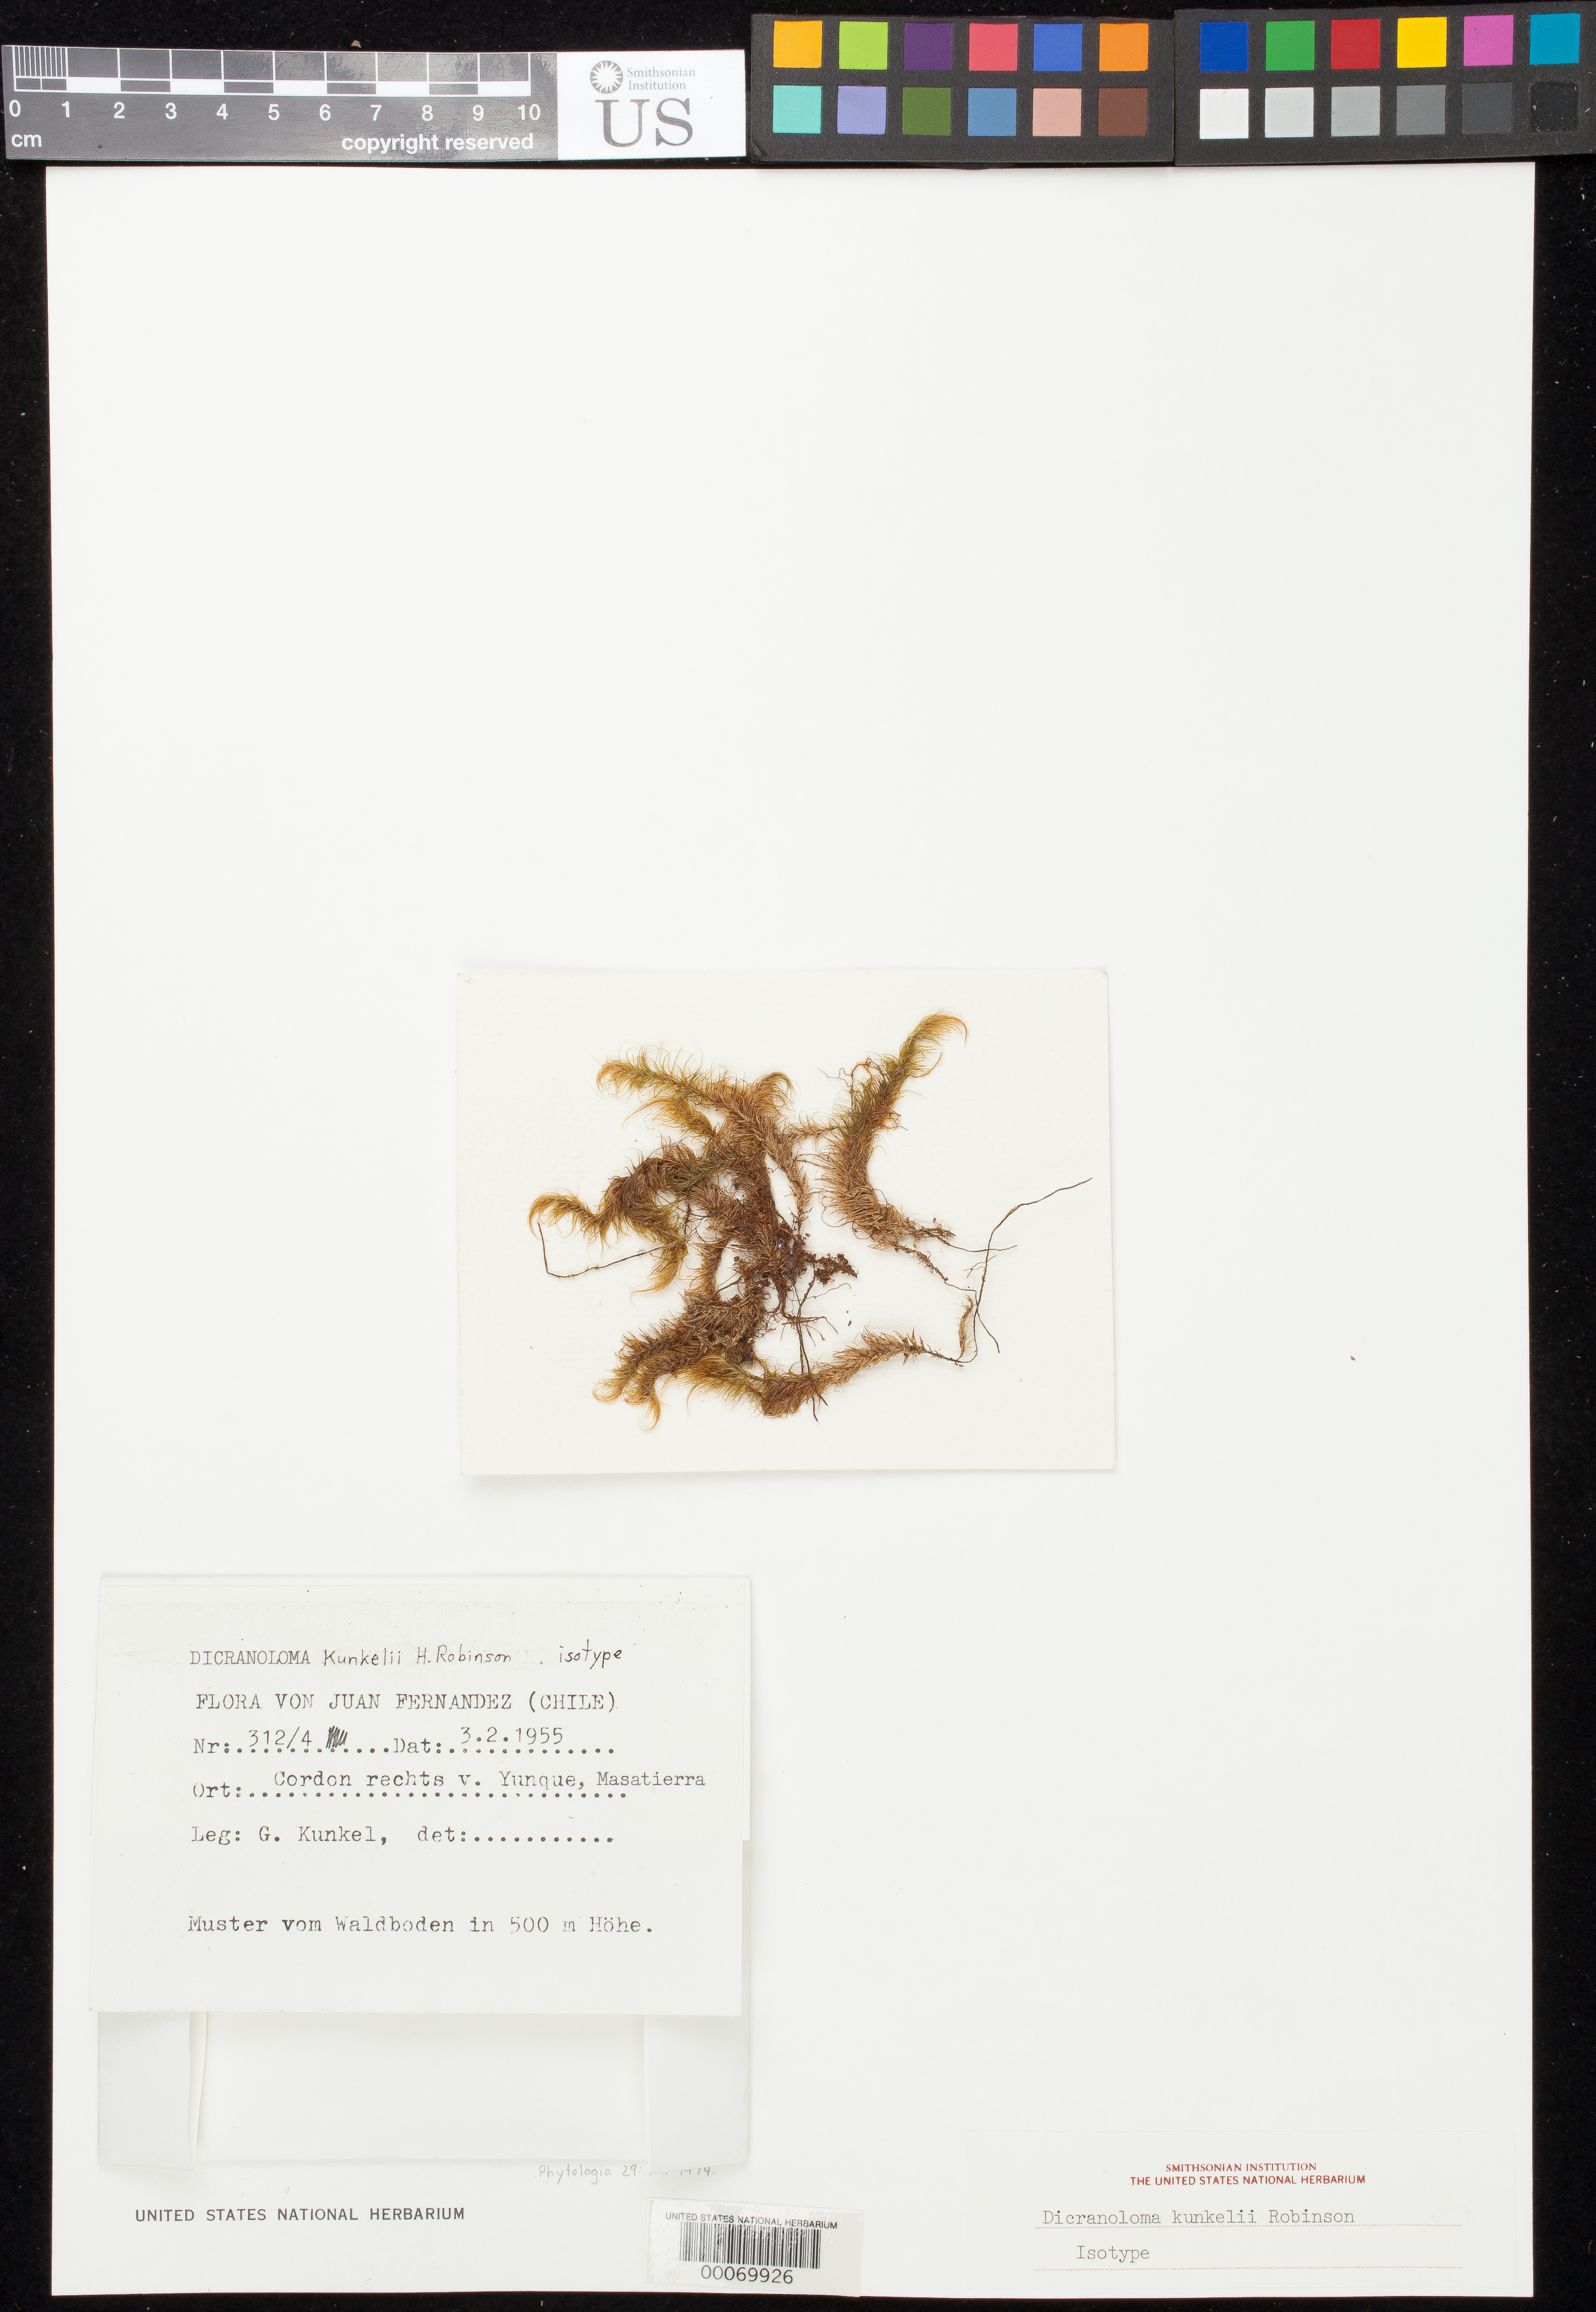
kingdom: Plantae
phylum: Bryophyta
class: Bryopsida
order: Dicranales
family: Dicranaceae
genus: Dicranoloma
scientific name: Dicranoloma kunkelii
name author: H. Rob.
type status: Isotype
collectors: G. Kunkel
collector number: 312/4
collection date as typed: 03 Feb 1955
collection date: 1955-02-03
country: Chile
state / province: Valparaíso (V)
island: Isla Más a Tierra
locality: Cordon rechts v. Yunque. [Cordon on the right of Yunque?]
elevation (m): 500